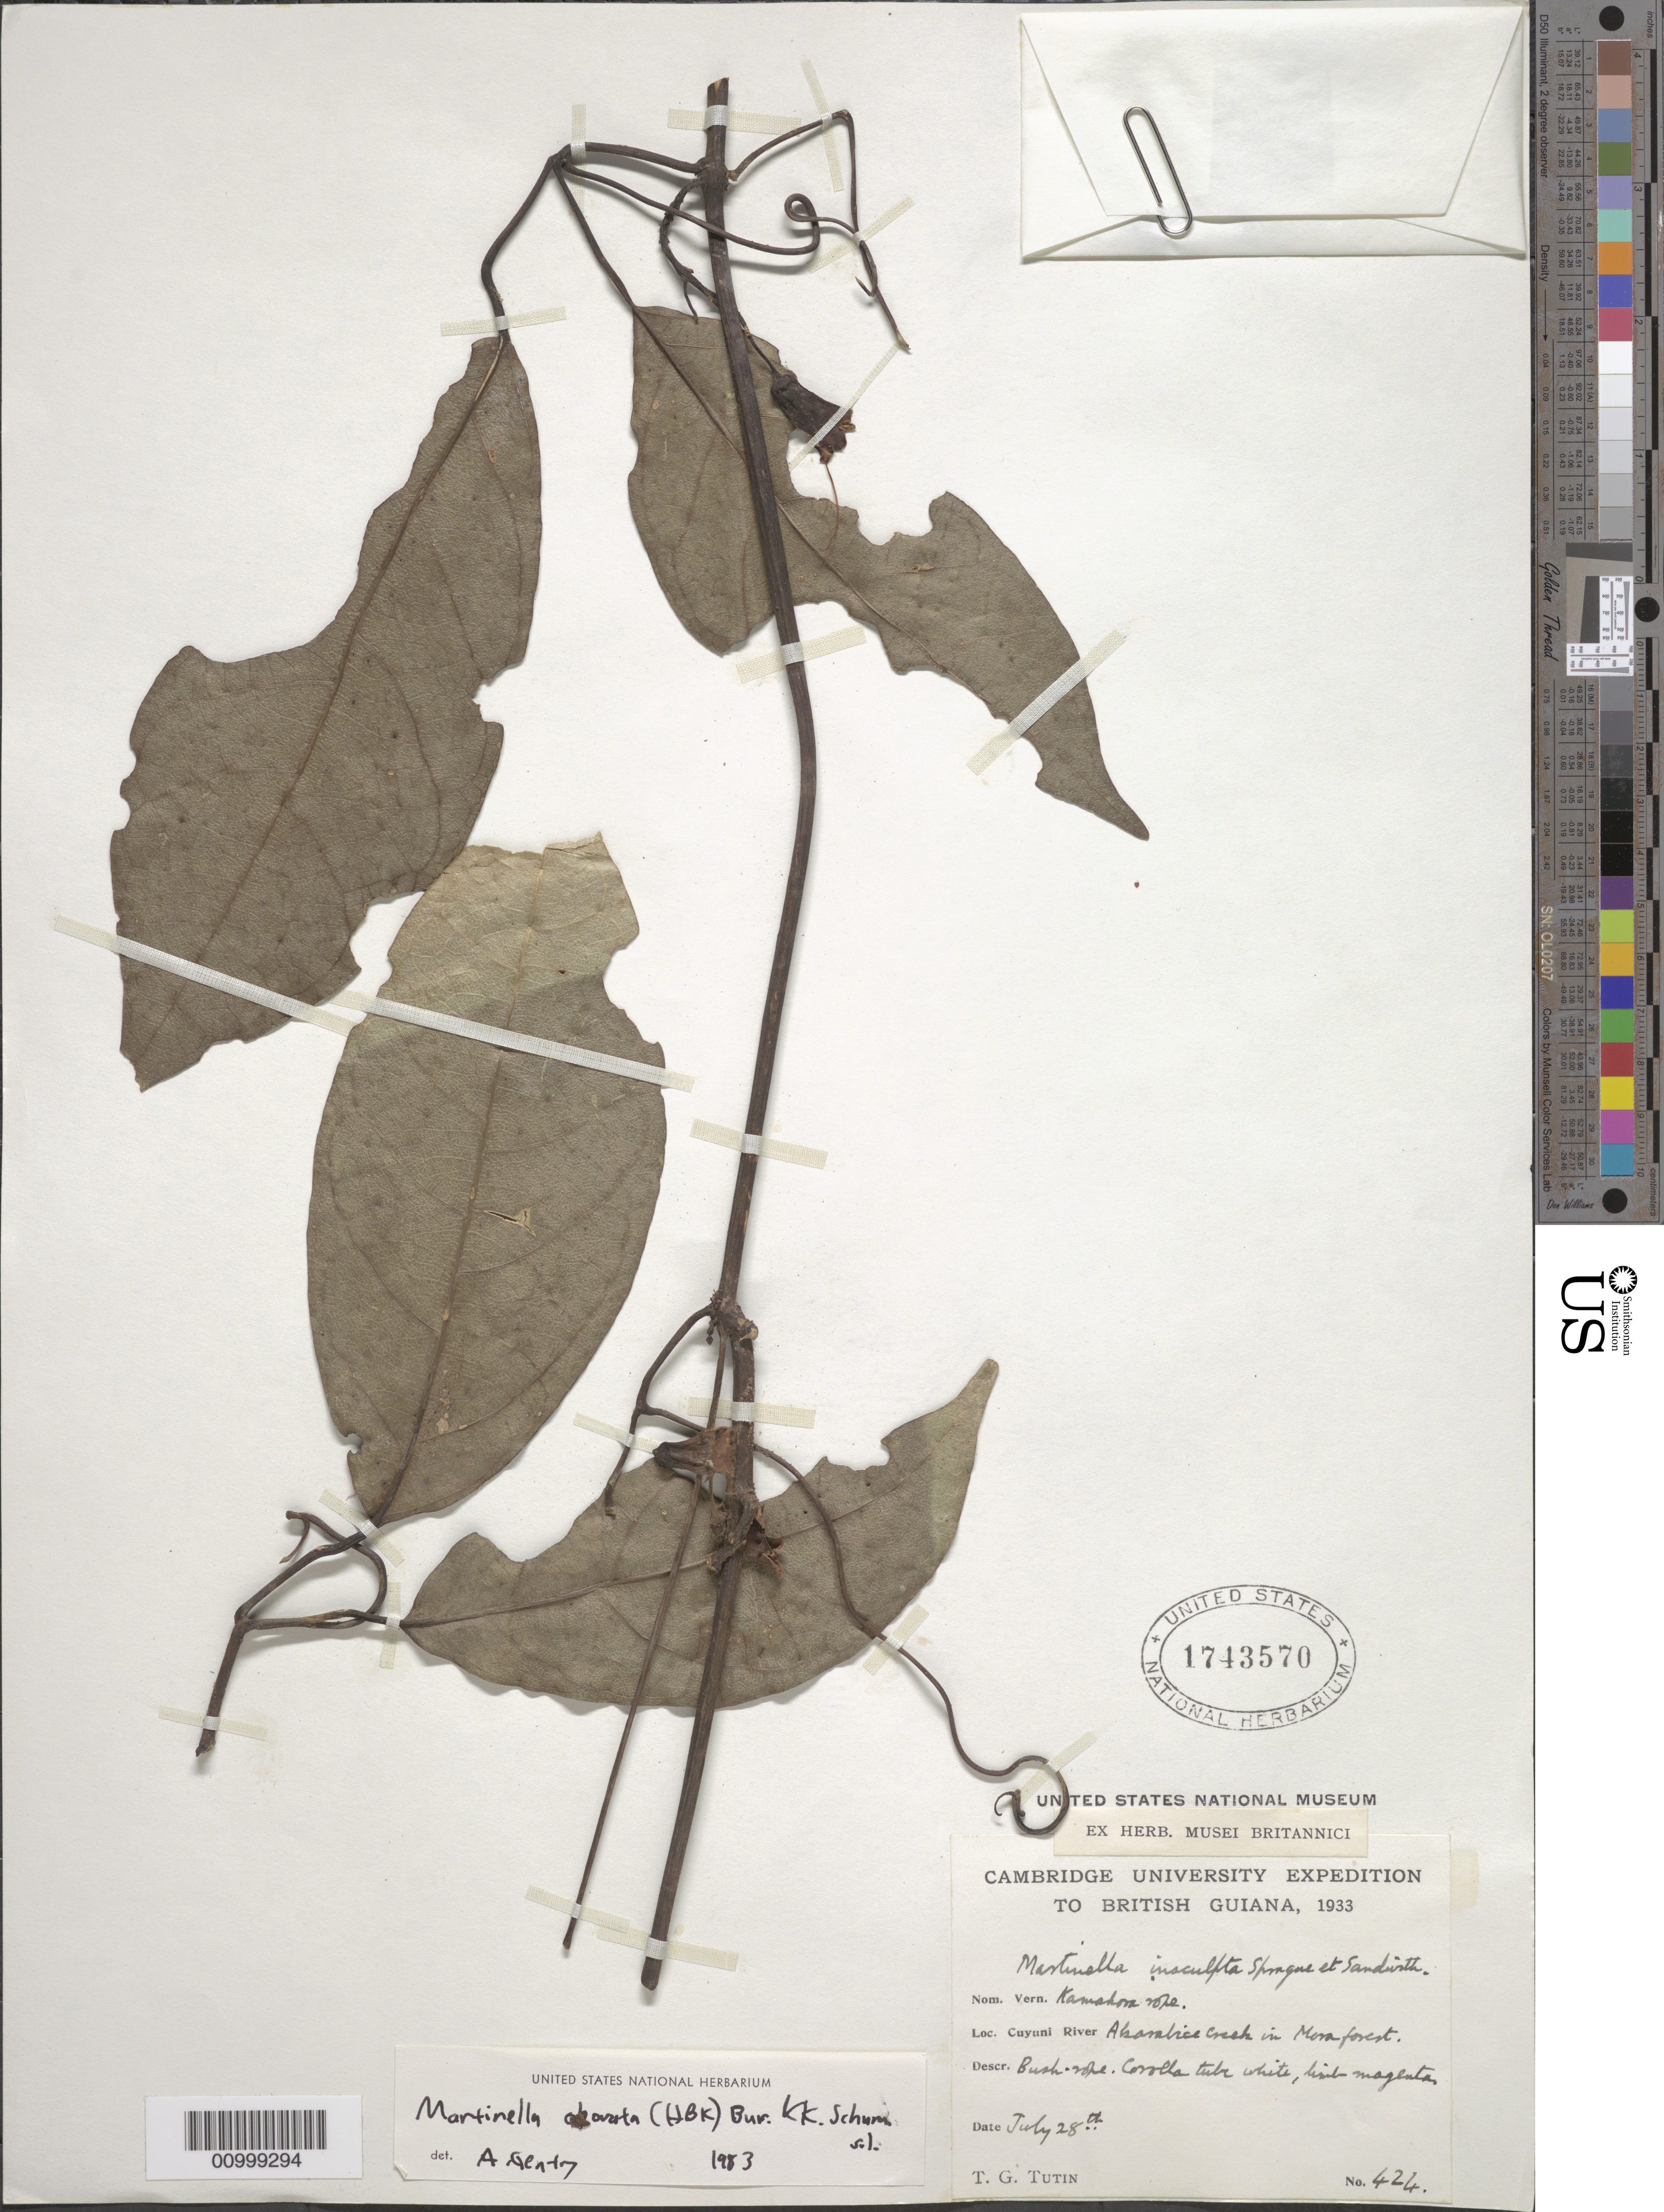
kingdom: Plantae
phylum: Tracheophyta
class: Magnoliopsida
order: Lamiales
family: Bignoniaceae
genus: Martinella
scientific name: Martinella obovata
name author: (Kunth) Bureau & K. Schum.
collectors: T. G. Tutin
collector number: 424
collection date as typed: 28-Jul-33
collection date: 1933-07-28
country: Guyana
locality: Cuyuni River; Ahombrice creek in Munforet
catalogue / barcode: US 1743570